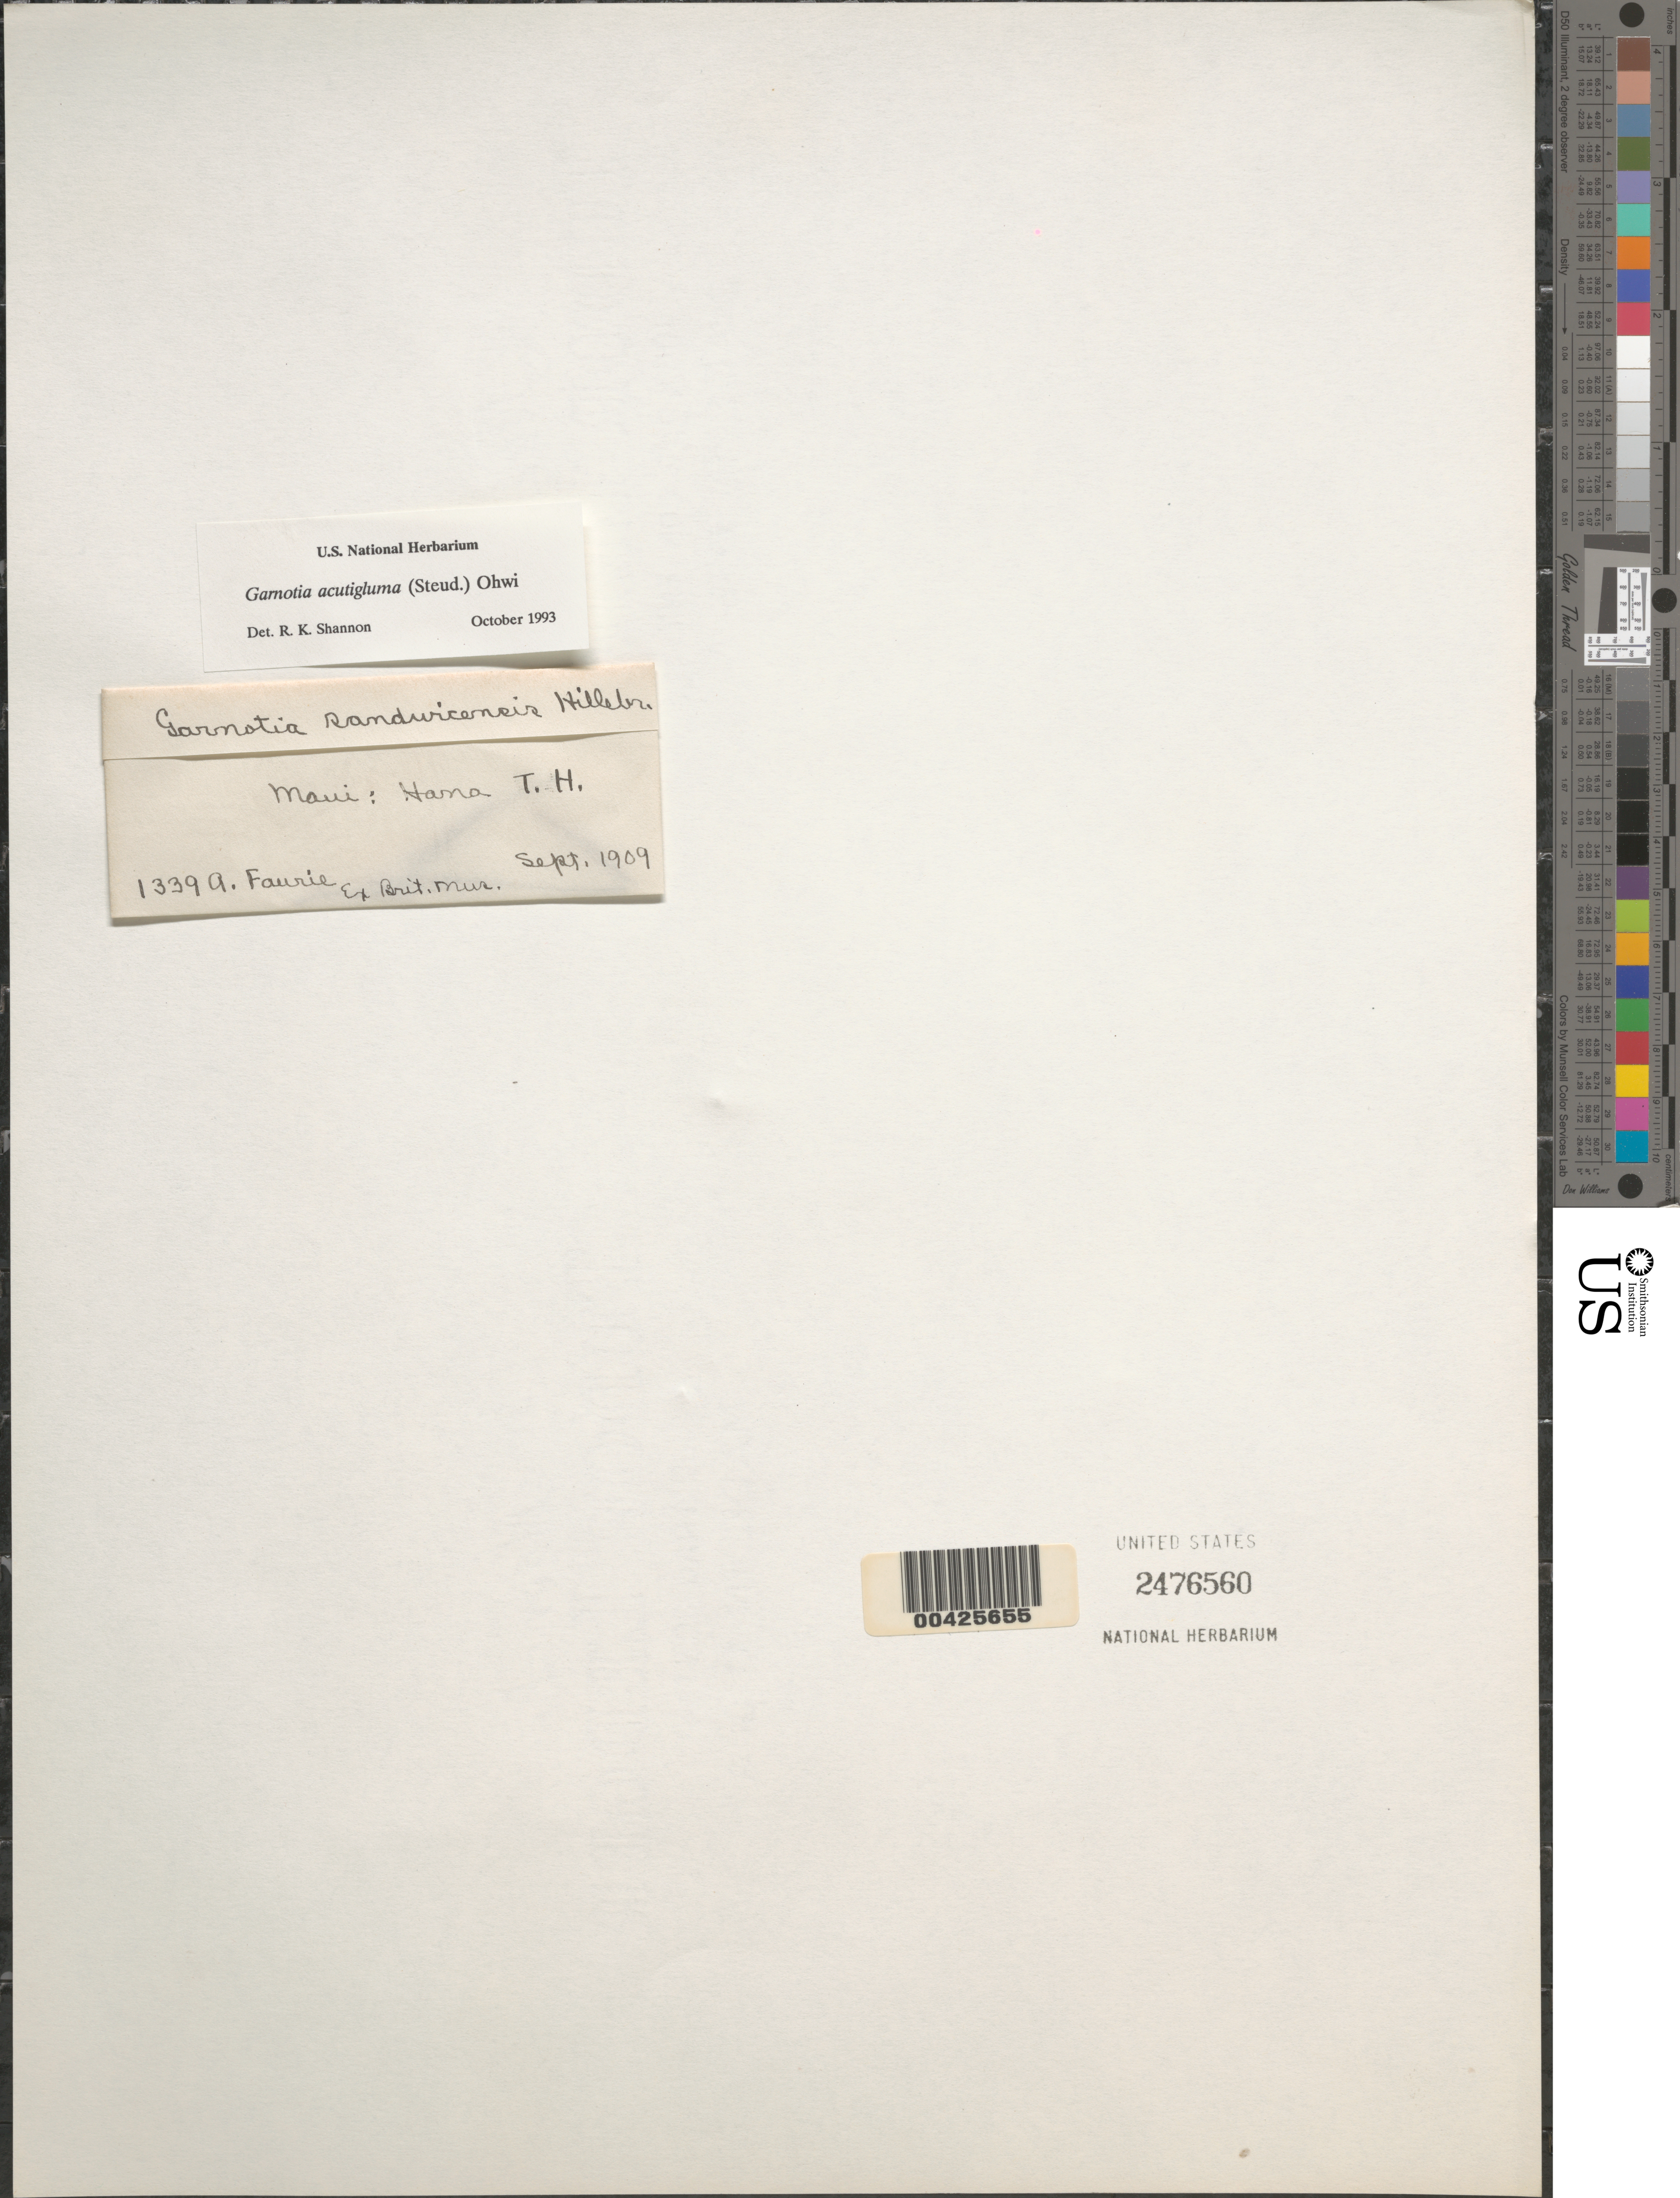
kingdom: Plantae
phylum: Tracheophyta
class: Liliopsida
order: Poales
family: Poaceae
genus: Garnotia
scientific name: Garnotia acutigluma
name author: (Steud.) Ohwi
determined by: Shannon, R. K., (UNITED STATES)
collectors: A. Faurie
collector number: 1339a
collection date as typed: Sep 1909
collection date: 1909-09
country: United States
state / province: Hawaii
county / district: Maui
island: Maui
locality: Hana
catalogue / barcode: US 2476560